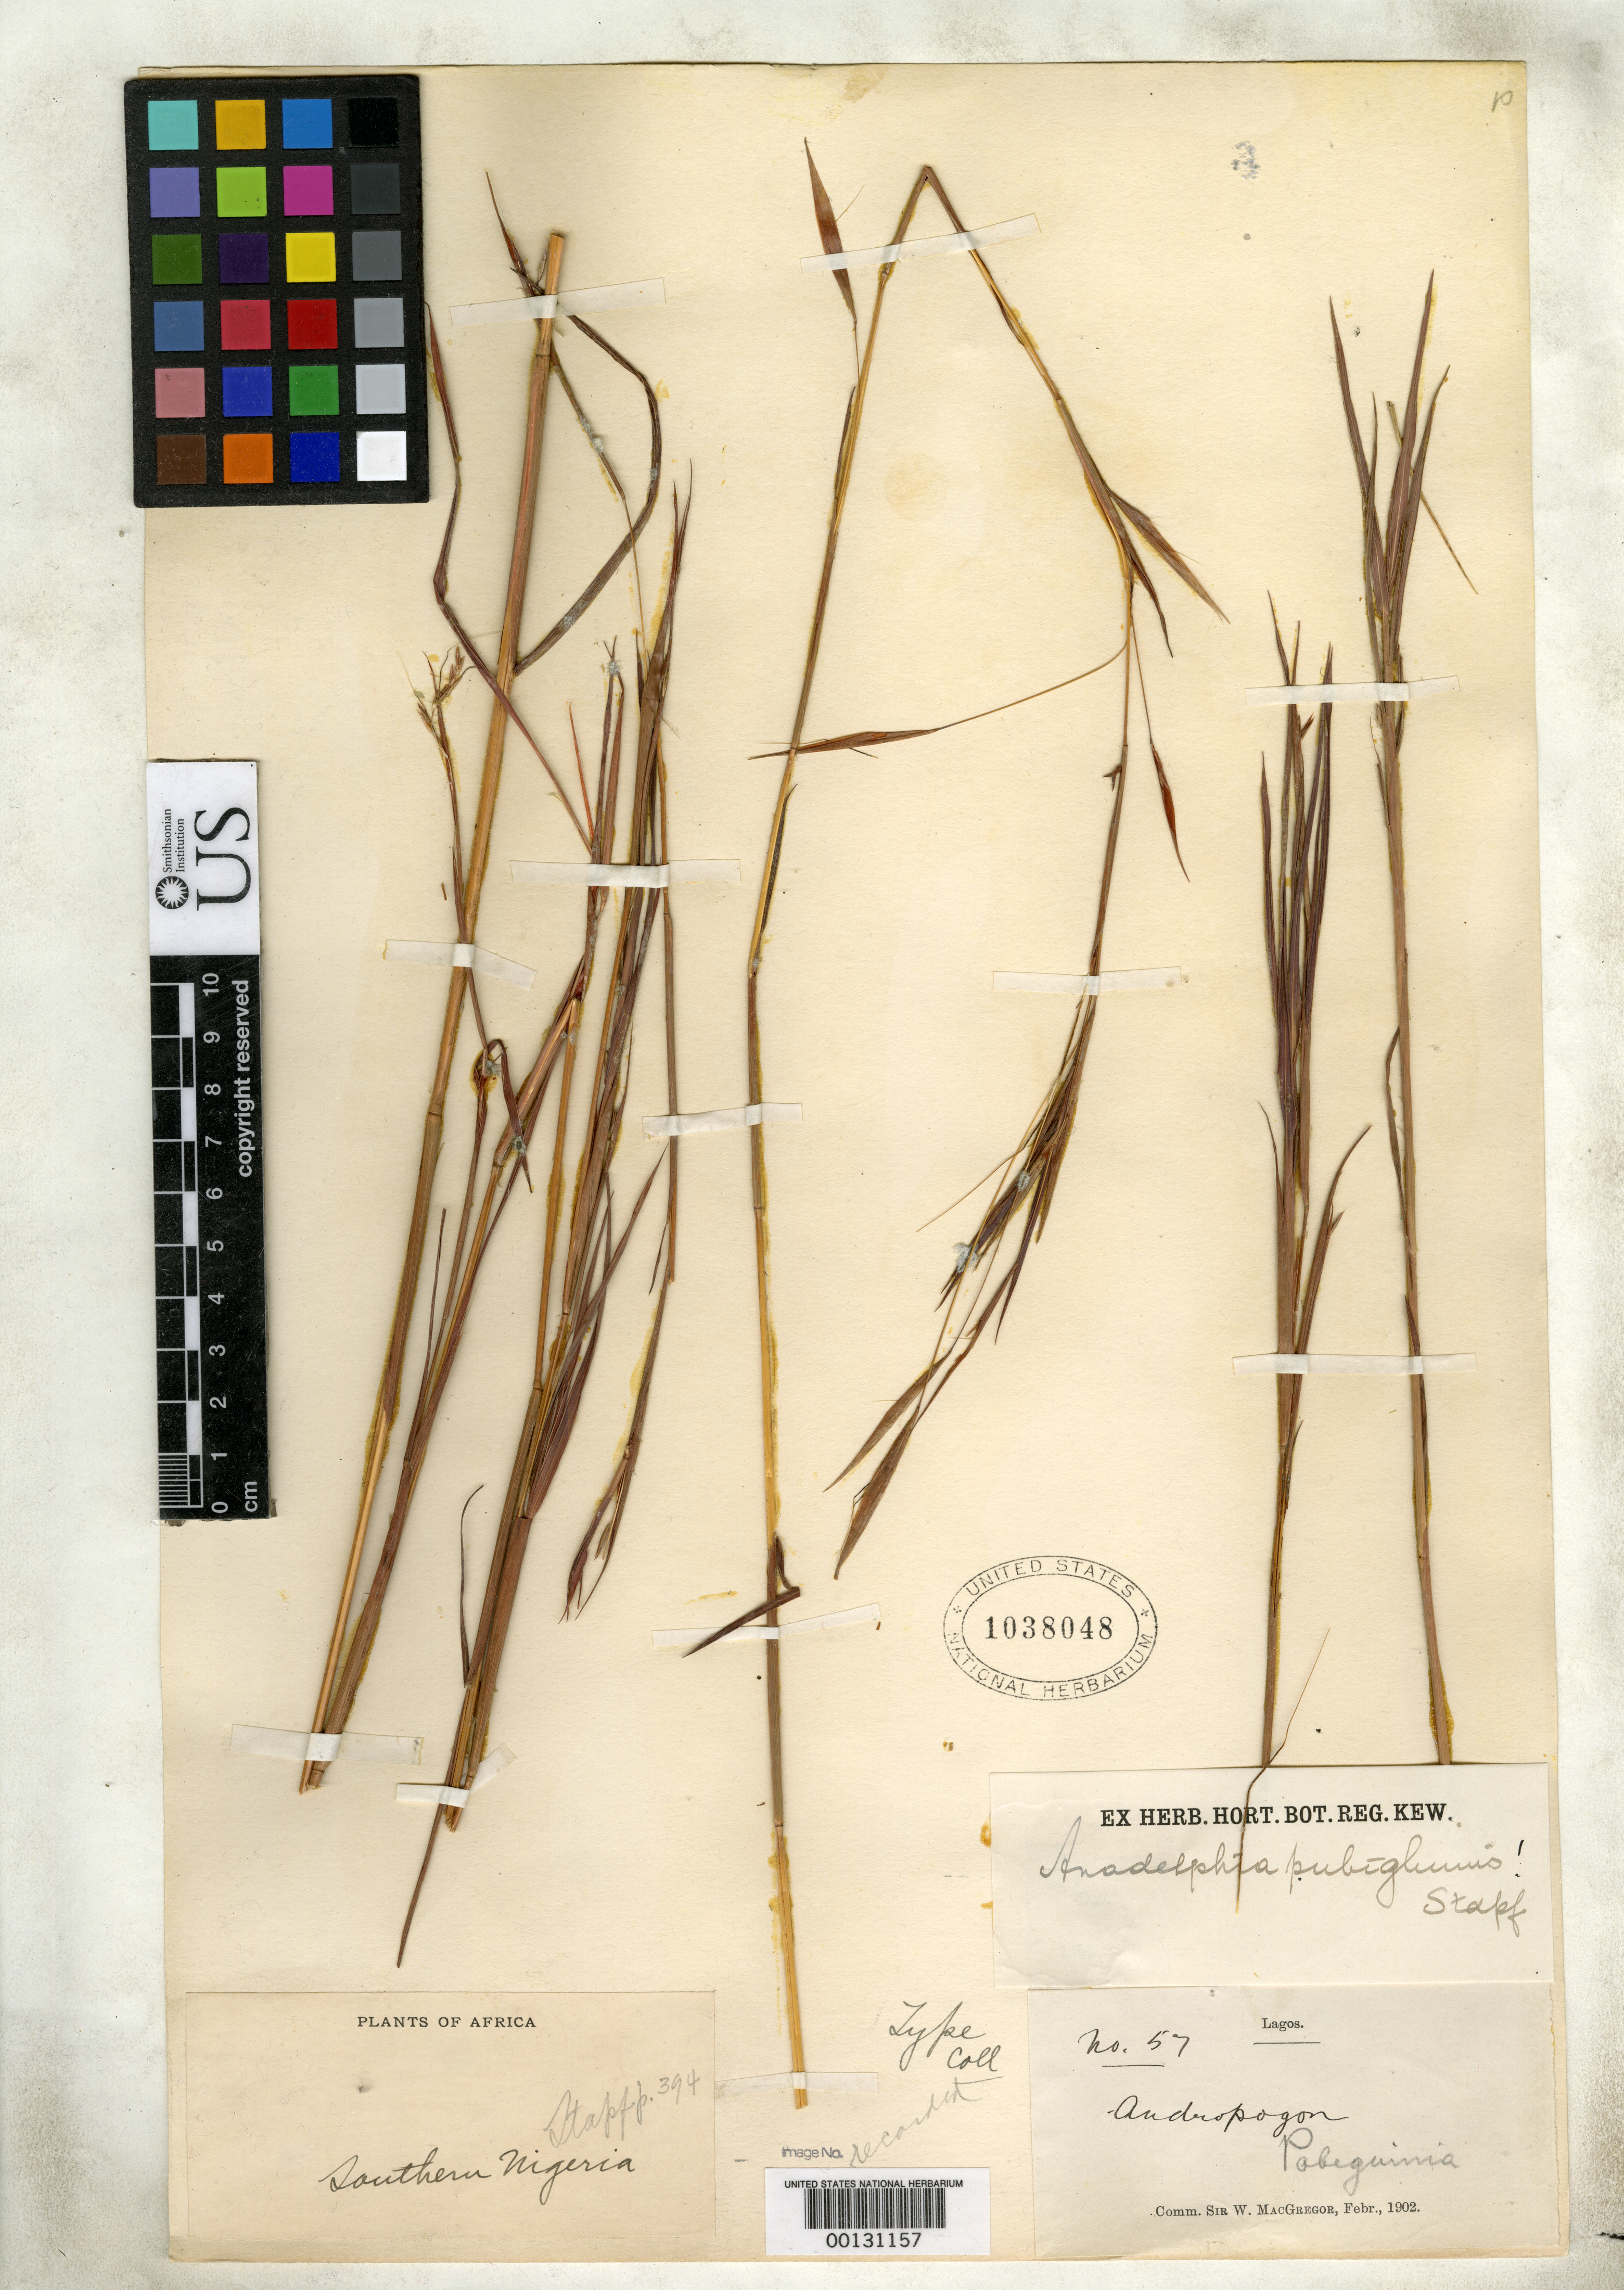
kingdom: Plantae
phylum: Tracheophyta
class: Liliopsida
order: Poales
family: Poaceae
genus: Anadelphia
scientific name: Anadelphia pubiglumis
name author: Stapf in Oliv.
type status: Isotype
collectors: W. Macgregor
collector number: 57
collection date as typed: Feb 1902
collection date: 1902-02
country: Nigeria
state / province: Lagos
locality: Bere, southern Nigeria.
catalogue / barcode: US 1038048